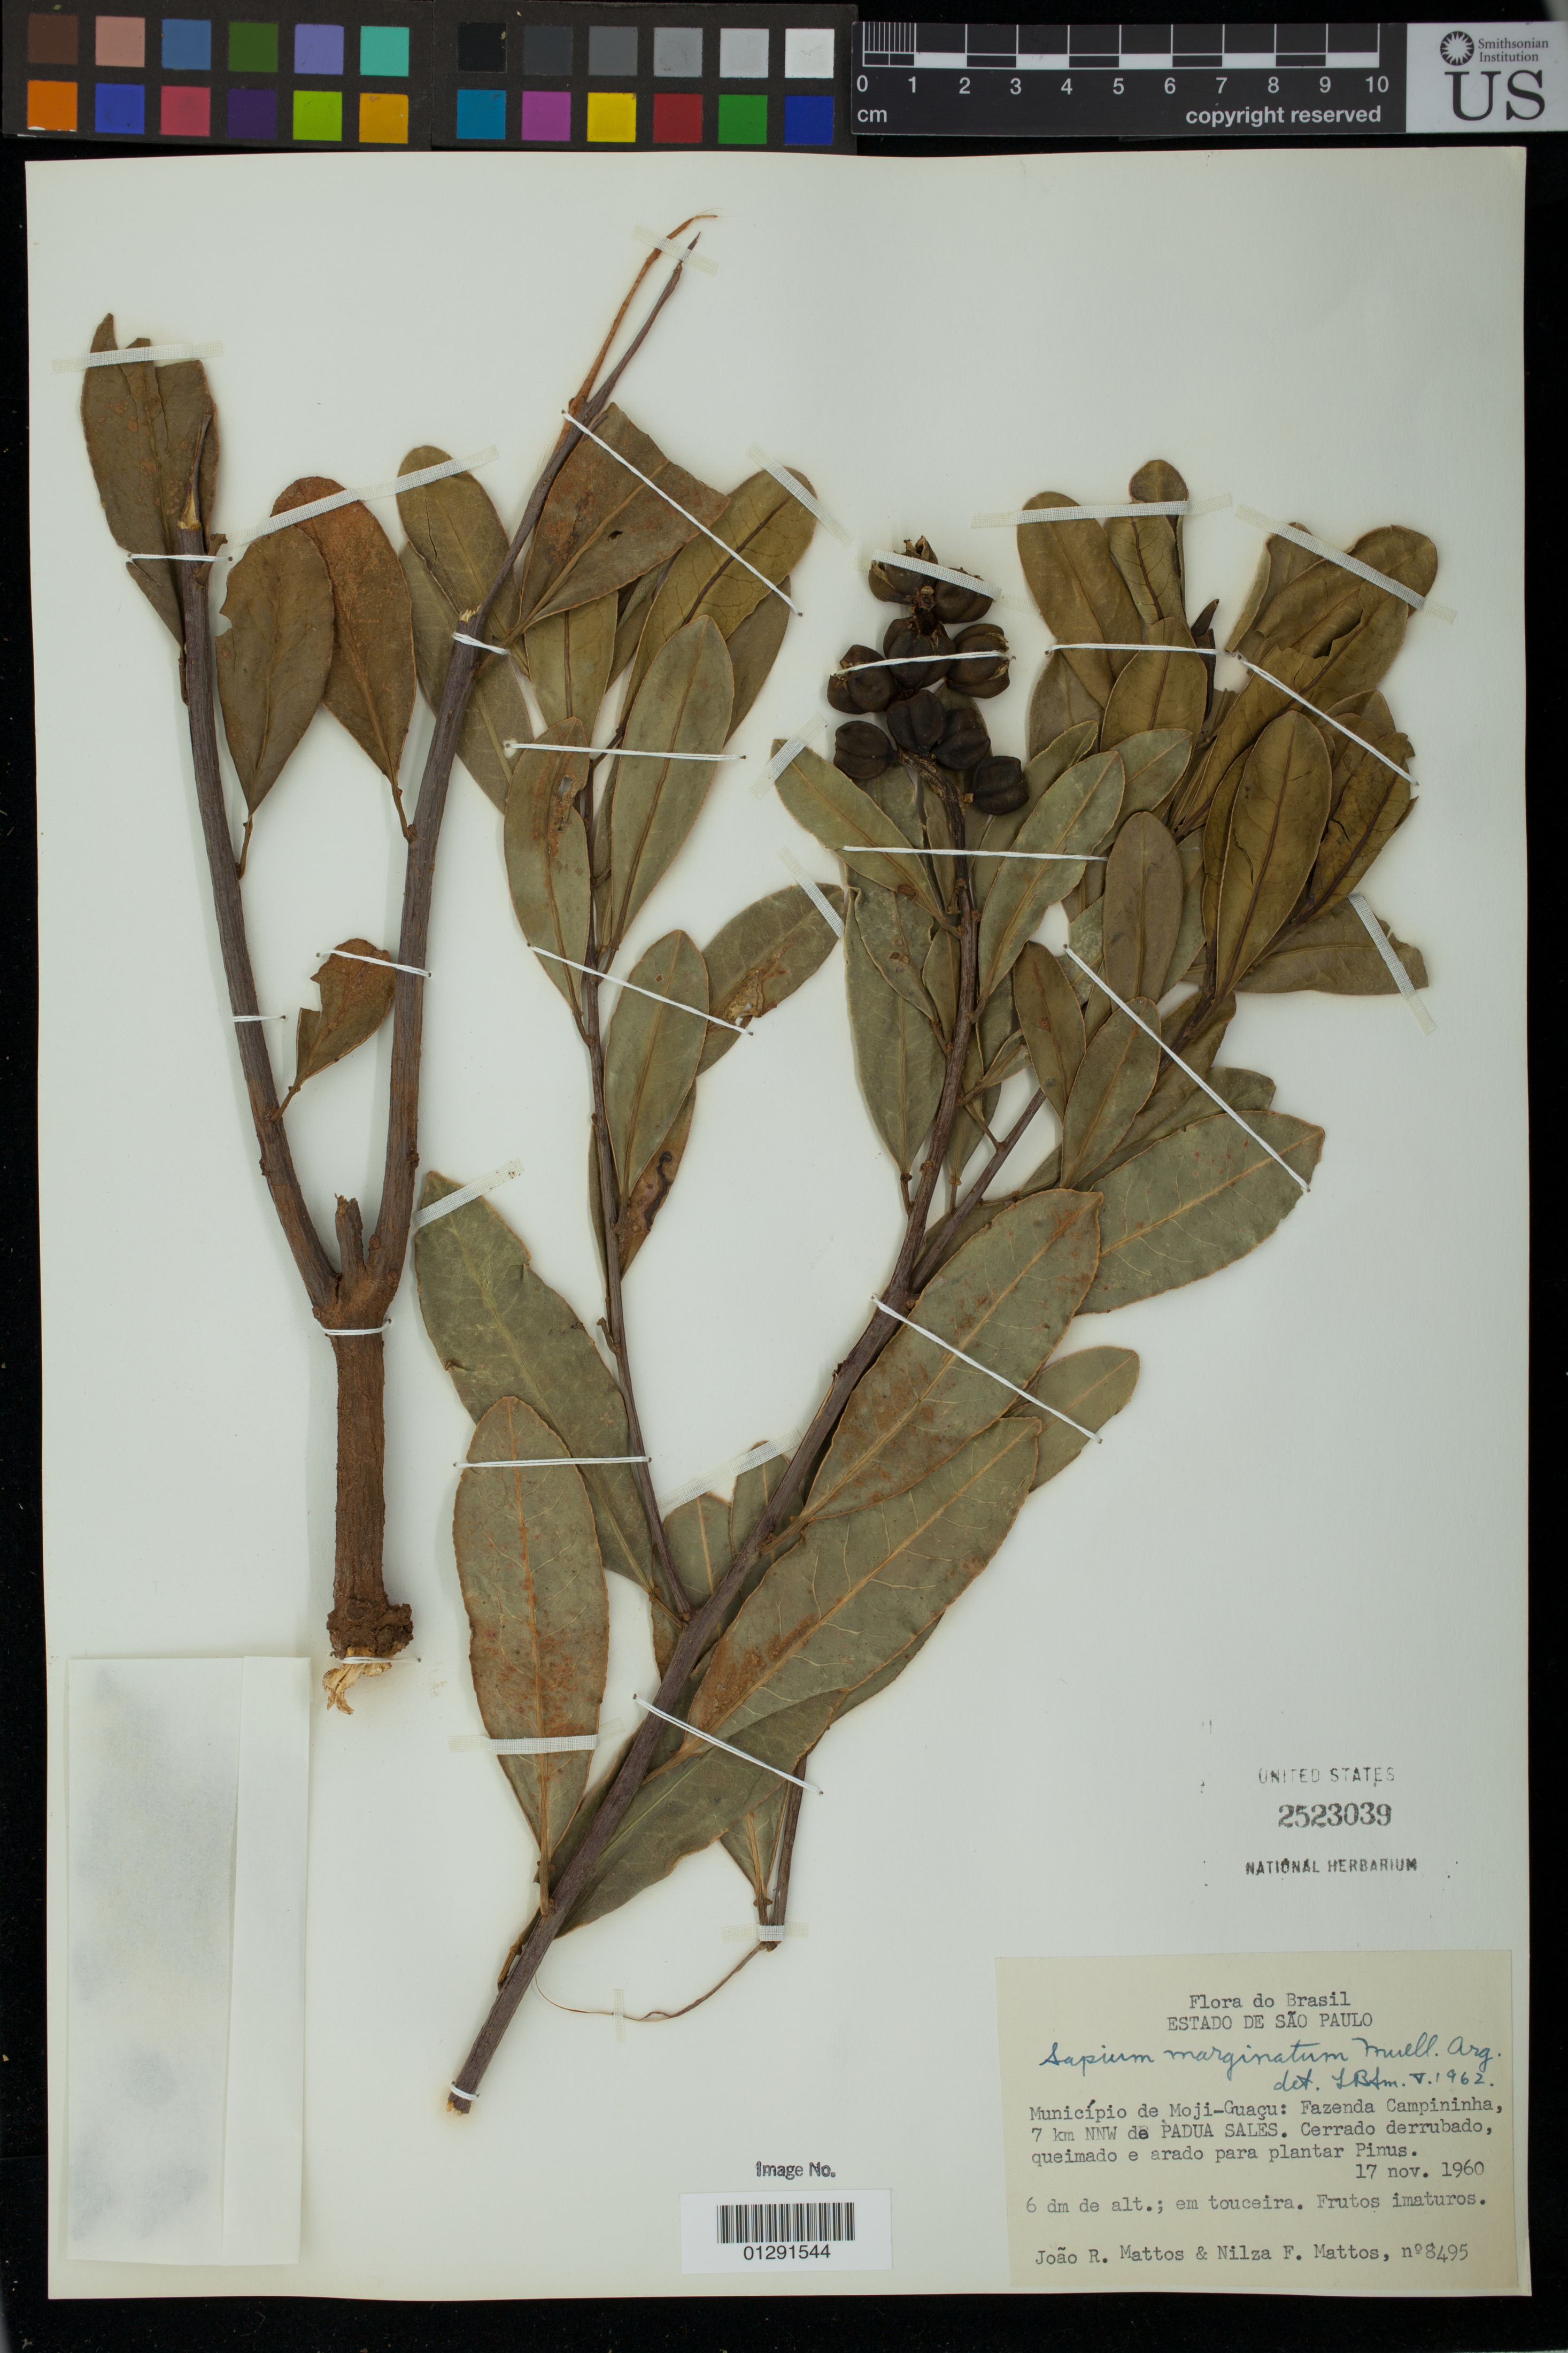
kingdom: Plantae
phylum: Tracheophyta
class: Magnoliopsida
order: Malpighiales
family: Euphorbiaceae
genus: Sapium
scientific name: Sapium obovatum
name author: Klotzsch ex Müll. Arg.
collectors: J. R. de Mattos & N. F. Mattos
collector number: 8495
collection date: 1960-11-17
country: Brazil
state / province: Sao Paulo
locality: Municipio de Moji-Guacu: Fazenda Campininha, 7 kilometers NNW of Padual Salles.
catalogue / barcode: US 2523039